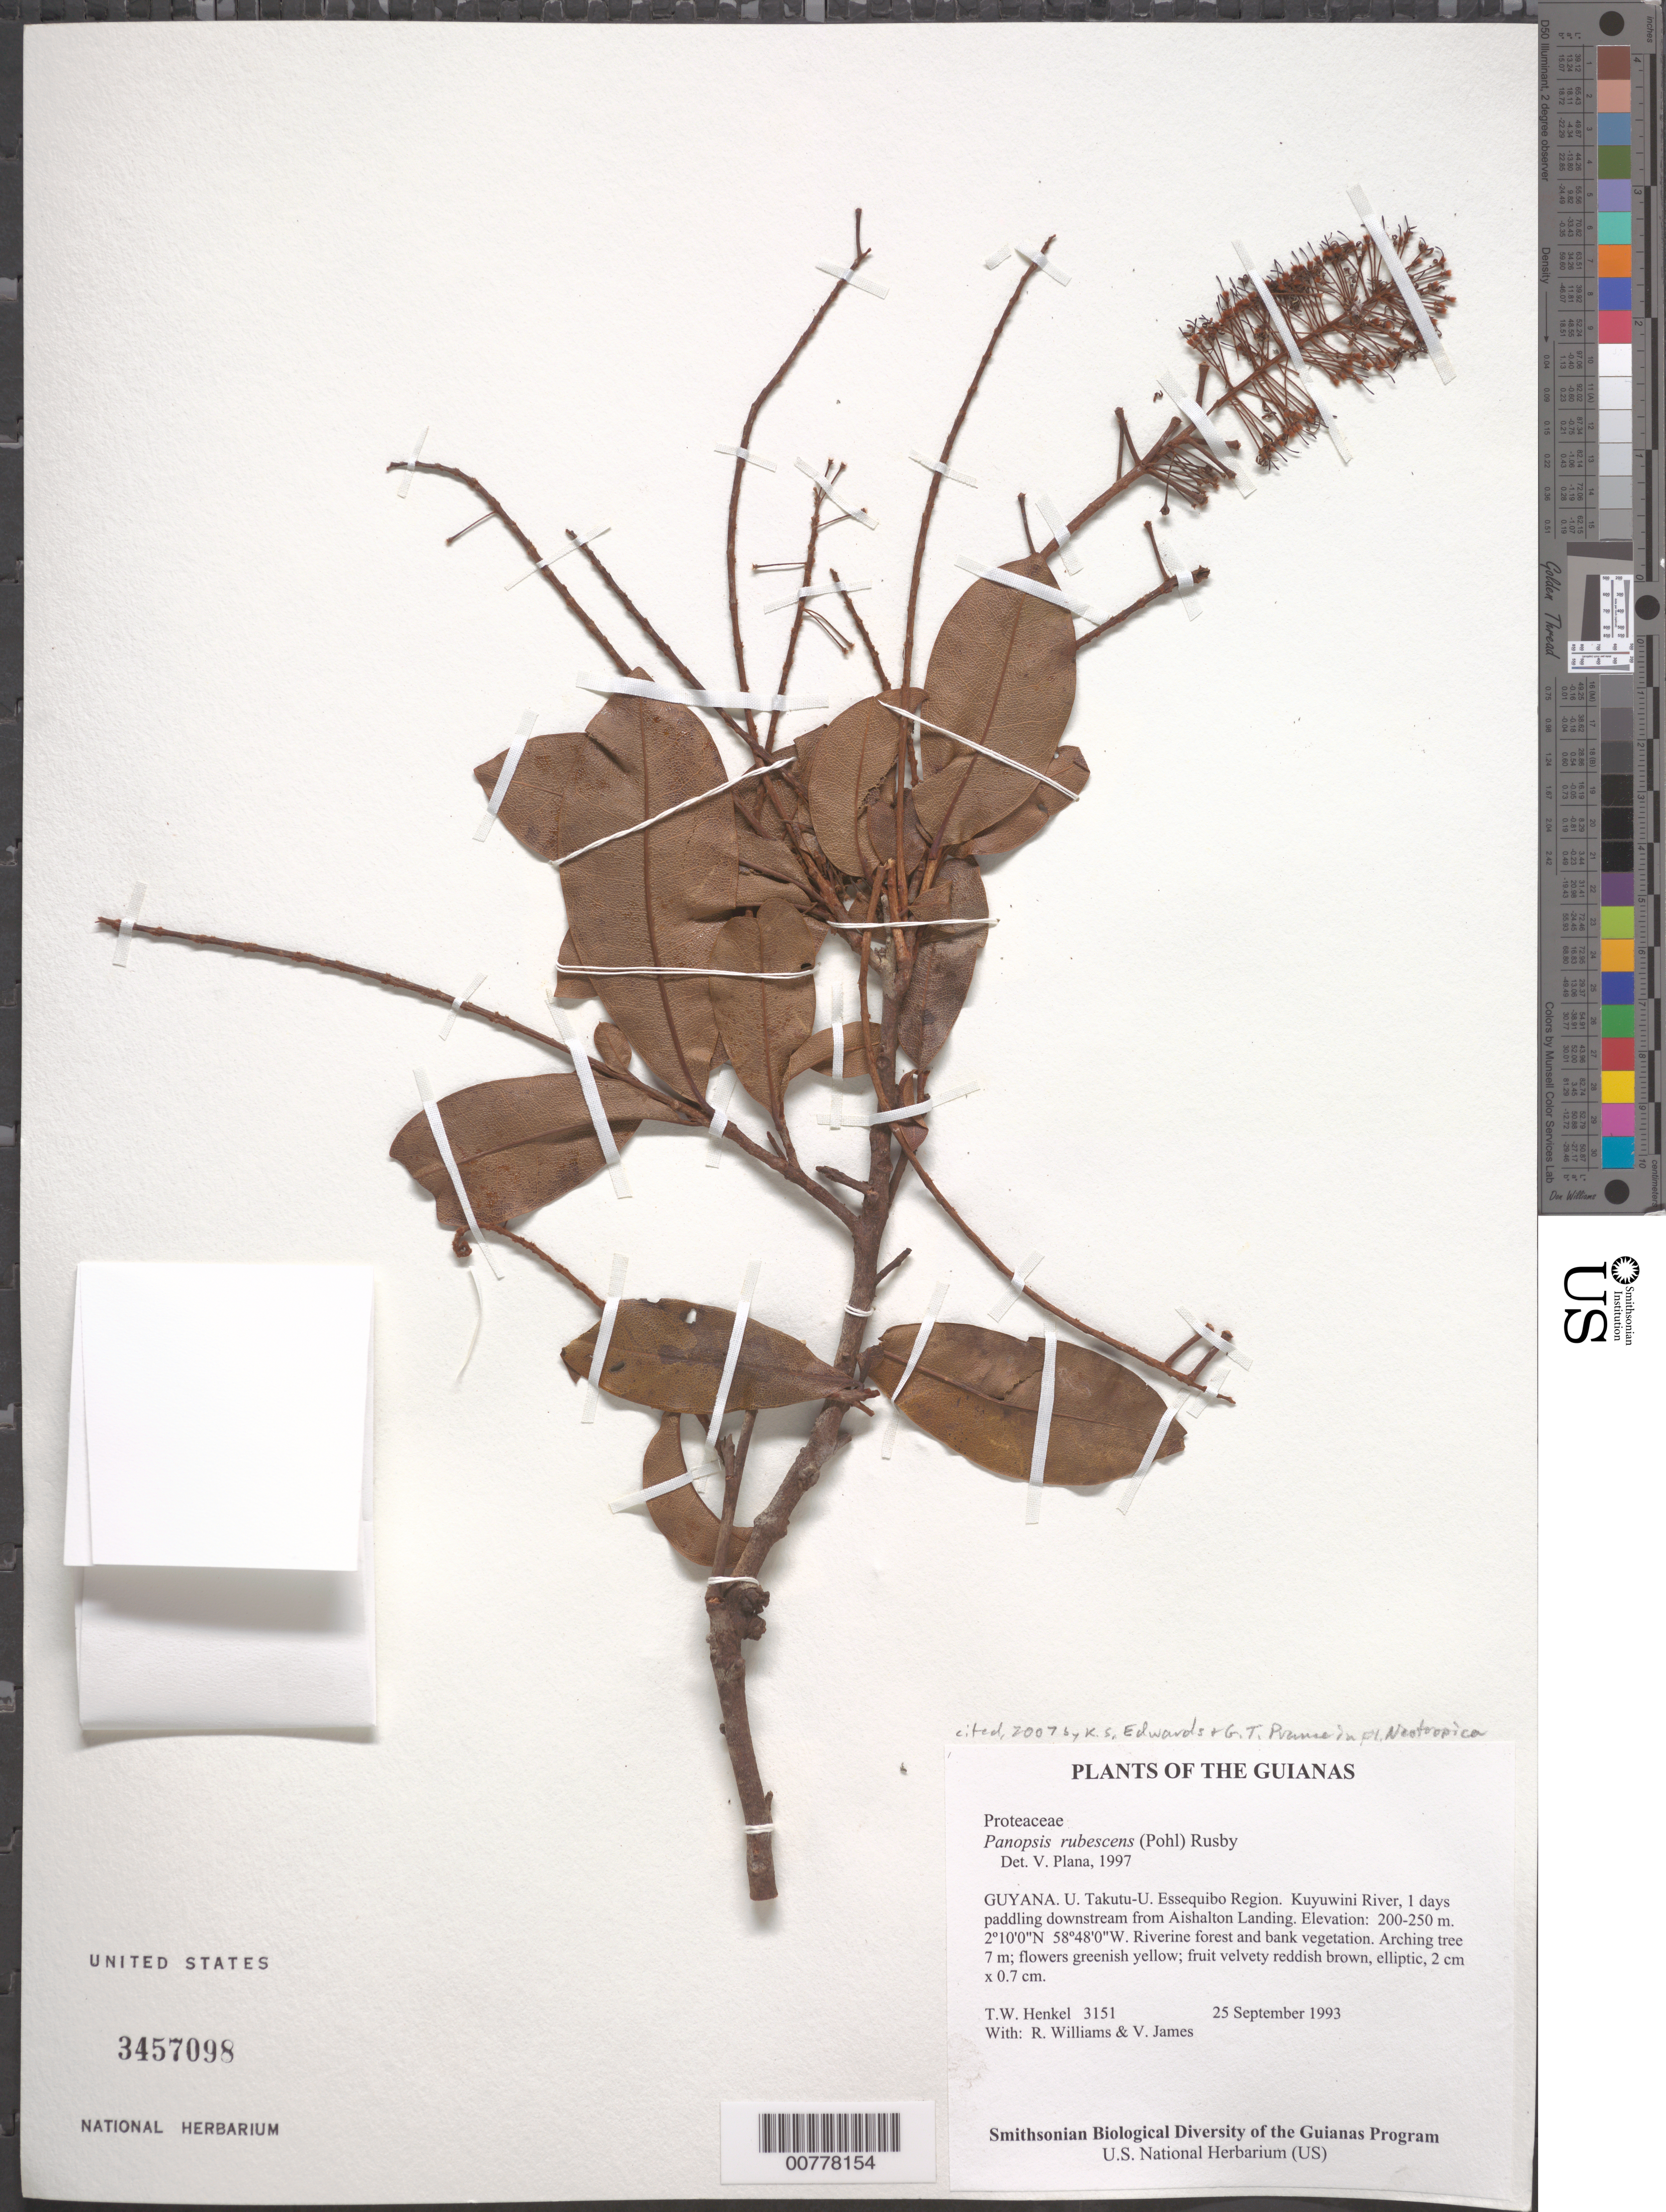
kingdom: Plantae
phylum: Tracheophyta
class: Magnoliopsida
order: Proteales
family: Proteaceae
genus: Panopsis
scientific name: Panopsis rubescens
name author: (Pohl) Pittier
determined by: Plana, V.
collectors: T. Henkel, R. Williams & V. James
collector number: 3151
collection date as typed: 25 September 1993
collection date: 1993-09-25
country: Guyana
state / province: U. Takutu-U. Essequibo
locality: Kuyuwini River, 1 days paddling downstream from Aishalton Landing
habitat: Riverine forest and bank vegetation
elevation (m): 200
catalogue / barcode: US 3457098